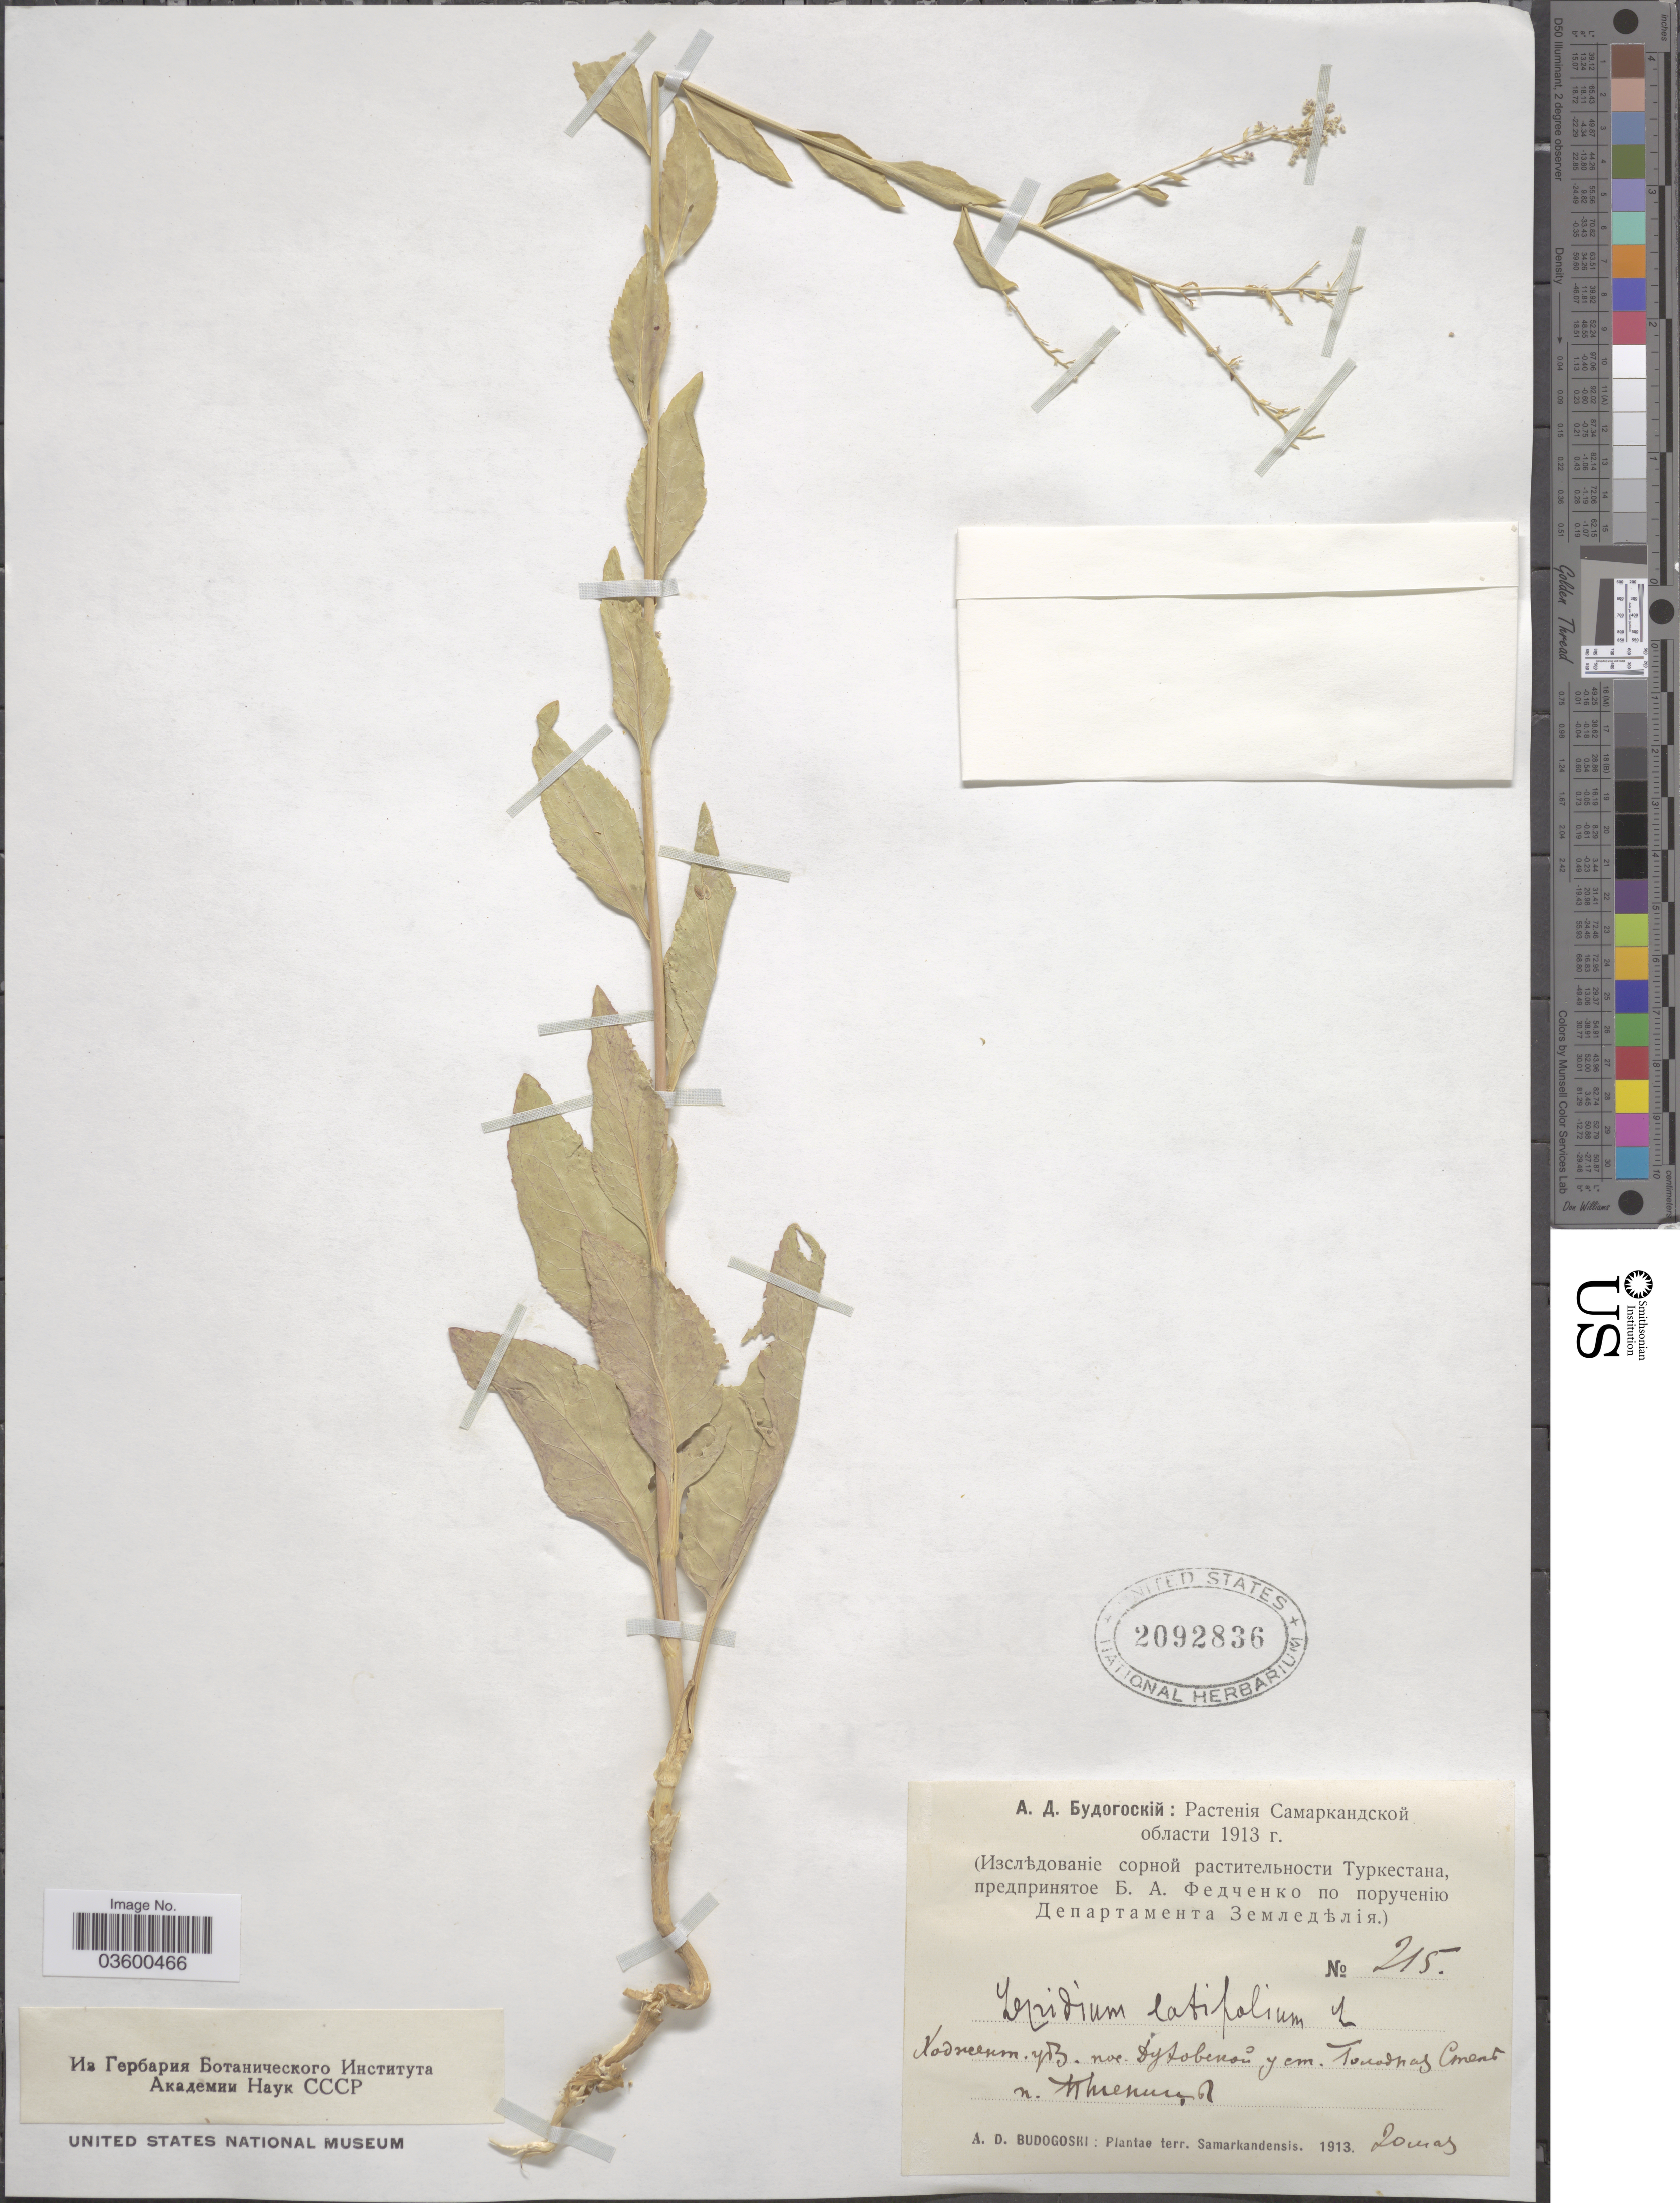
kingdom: Plantae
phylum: Tracheophyta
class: Magnoliopsida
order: Brassicales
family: Brassicaceae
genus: Lepidium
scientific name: Lepidium latifolium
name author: L.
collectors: A. Budogoski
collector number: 215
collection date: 1913-03-20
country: Uzbekistan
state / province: Samarqand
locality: Terr. Samarkandensis. X.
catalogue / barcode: US 2092836